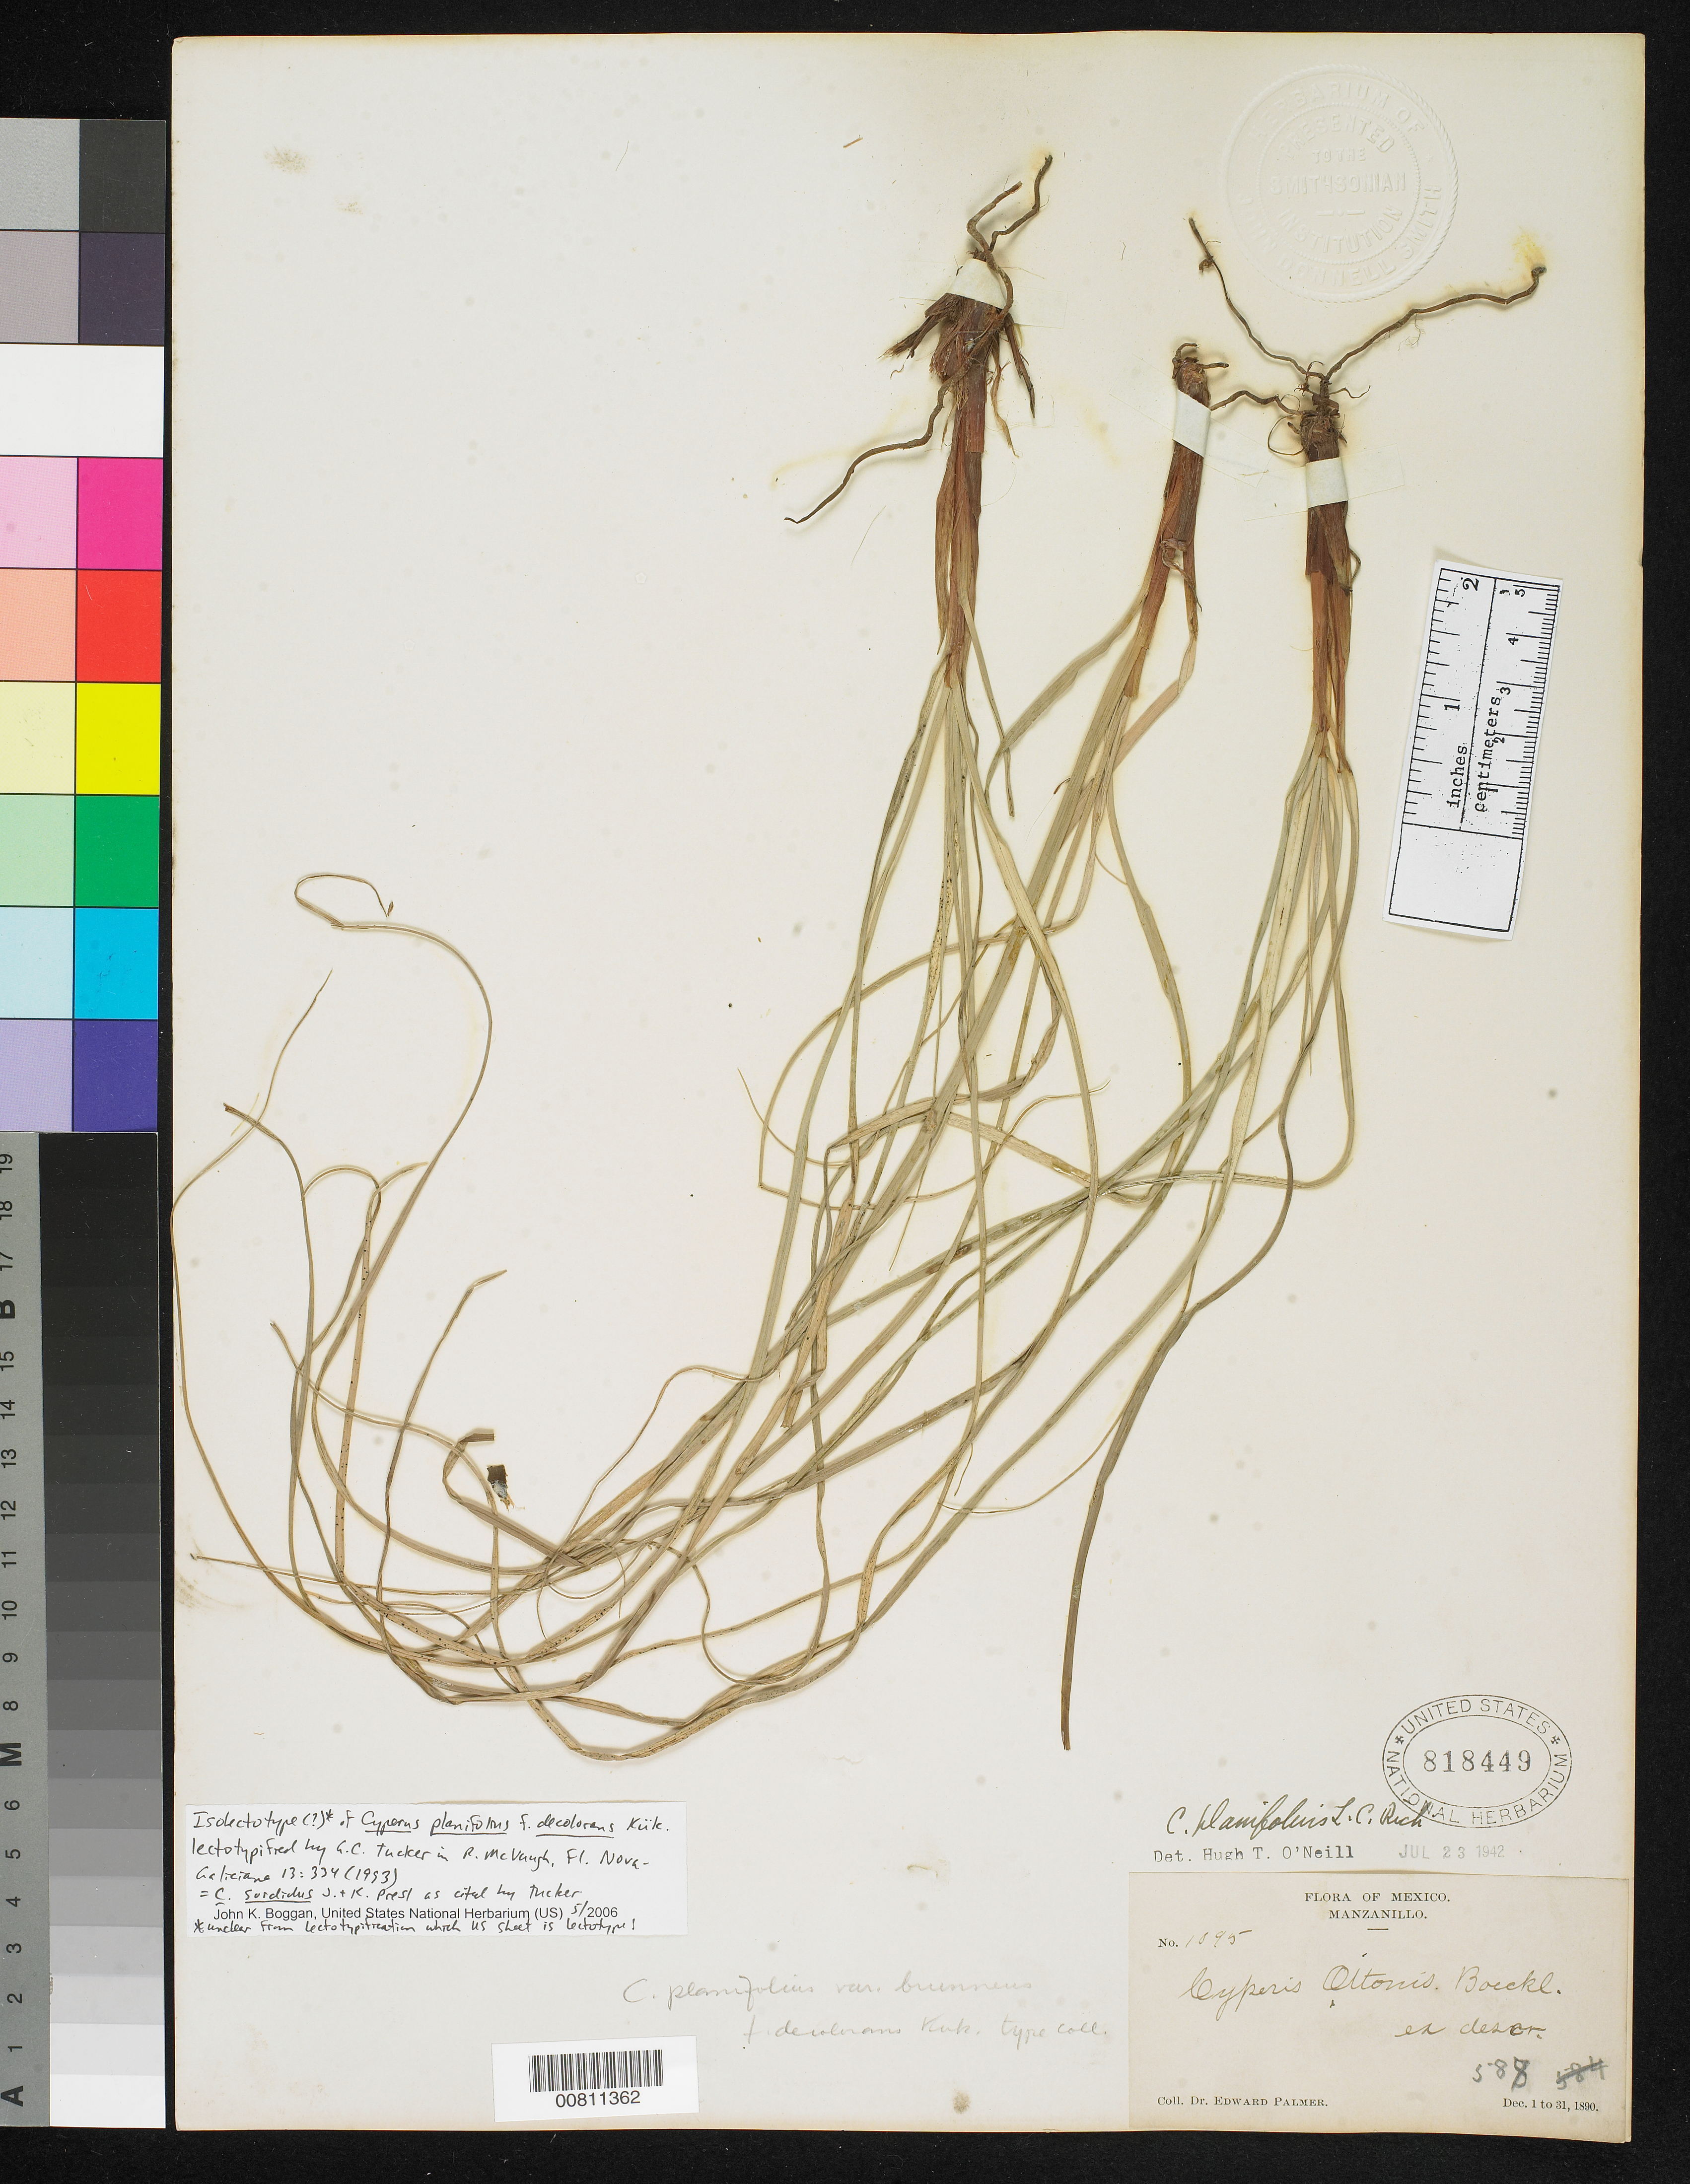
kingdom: Plantae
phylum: Tracheophyta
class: Liliopsida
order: Poales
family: Cyperaceae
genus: Cyperus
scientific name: Cyperus planifolius f. decolorans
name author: Kük. in Engl.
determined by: Boggan, J. K., (US), NMNH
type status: Isolectotype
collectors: E. Palmer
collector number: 1095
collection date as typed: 01 Dec 1890 to 31 Dec 1890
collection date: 1890-12-01/1890-12-31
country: Mexico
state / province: Colima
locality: Manzanillo.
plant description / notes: Not annotated by Tucker; unclear from lectotypification which US sheet is lectotype.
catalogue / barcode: US 818449